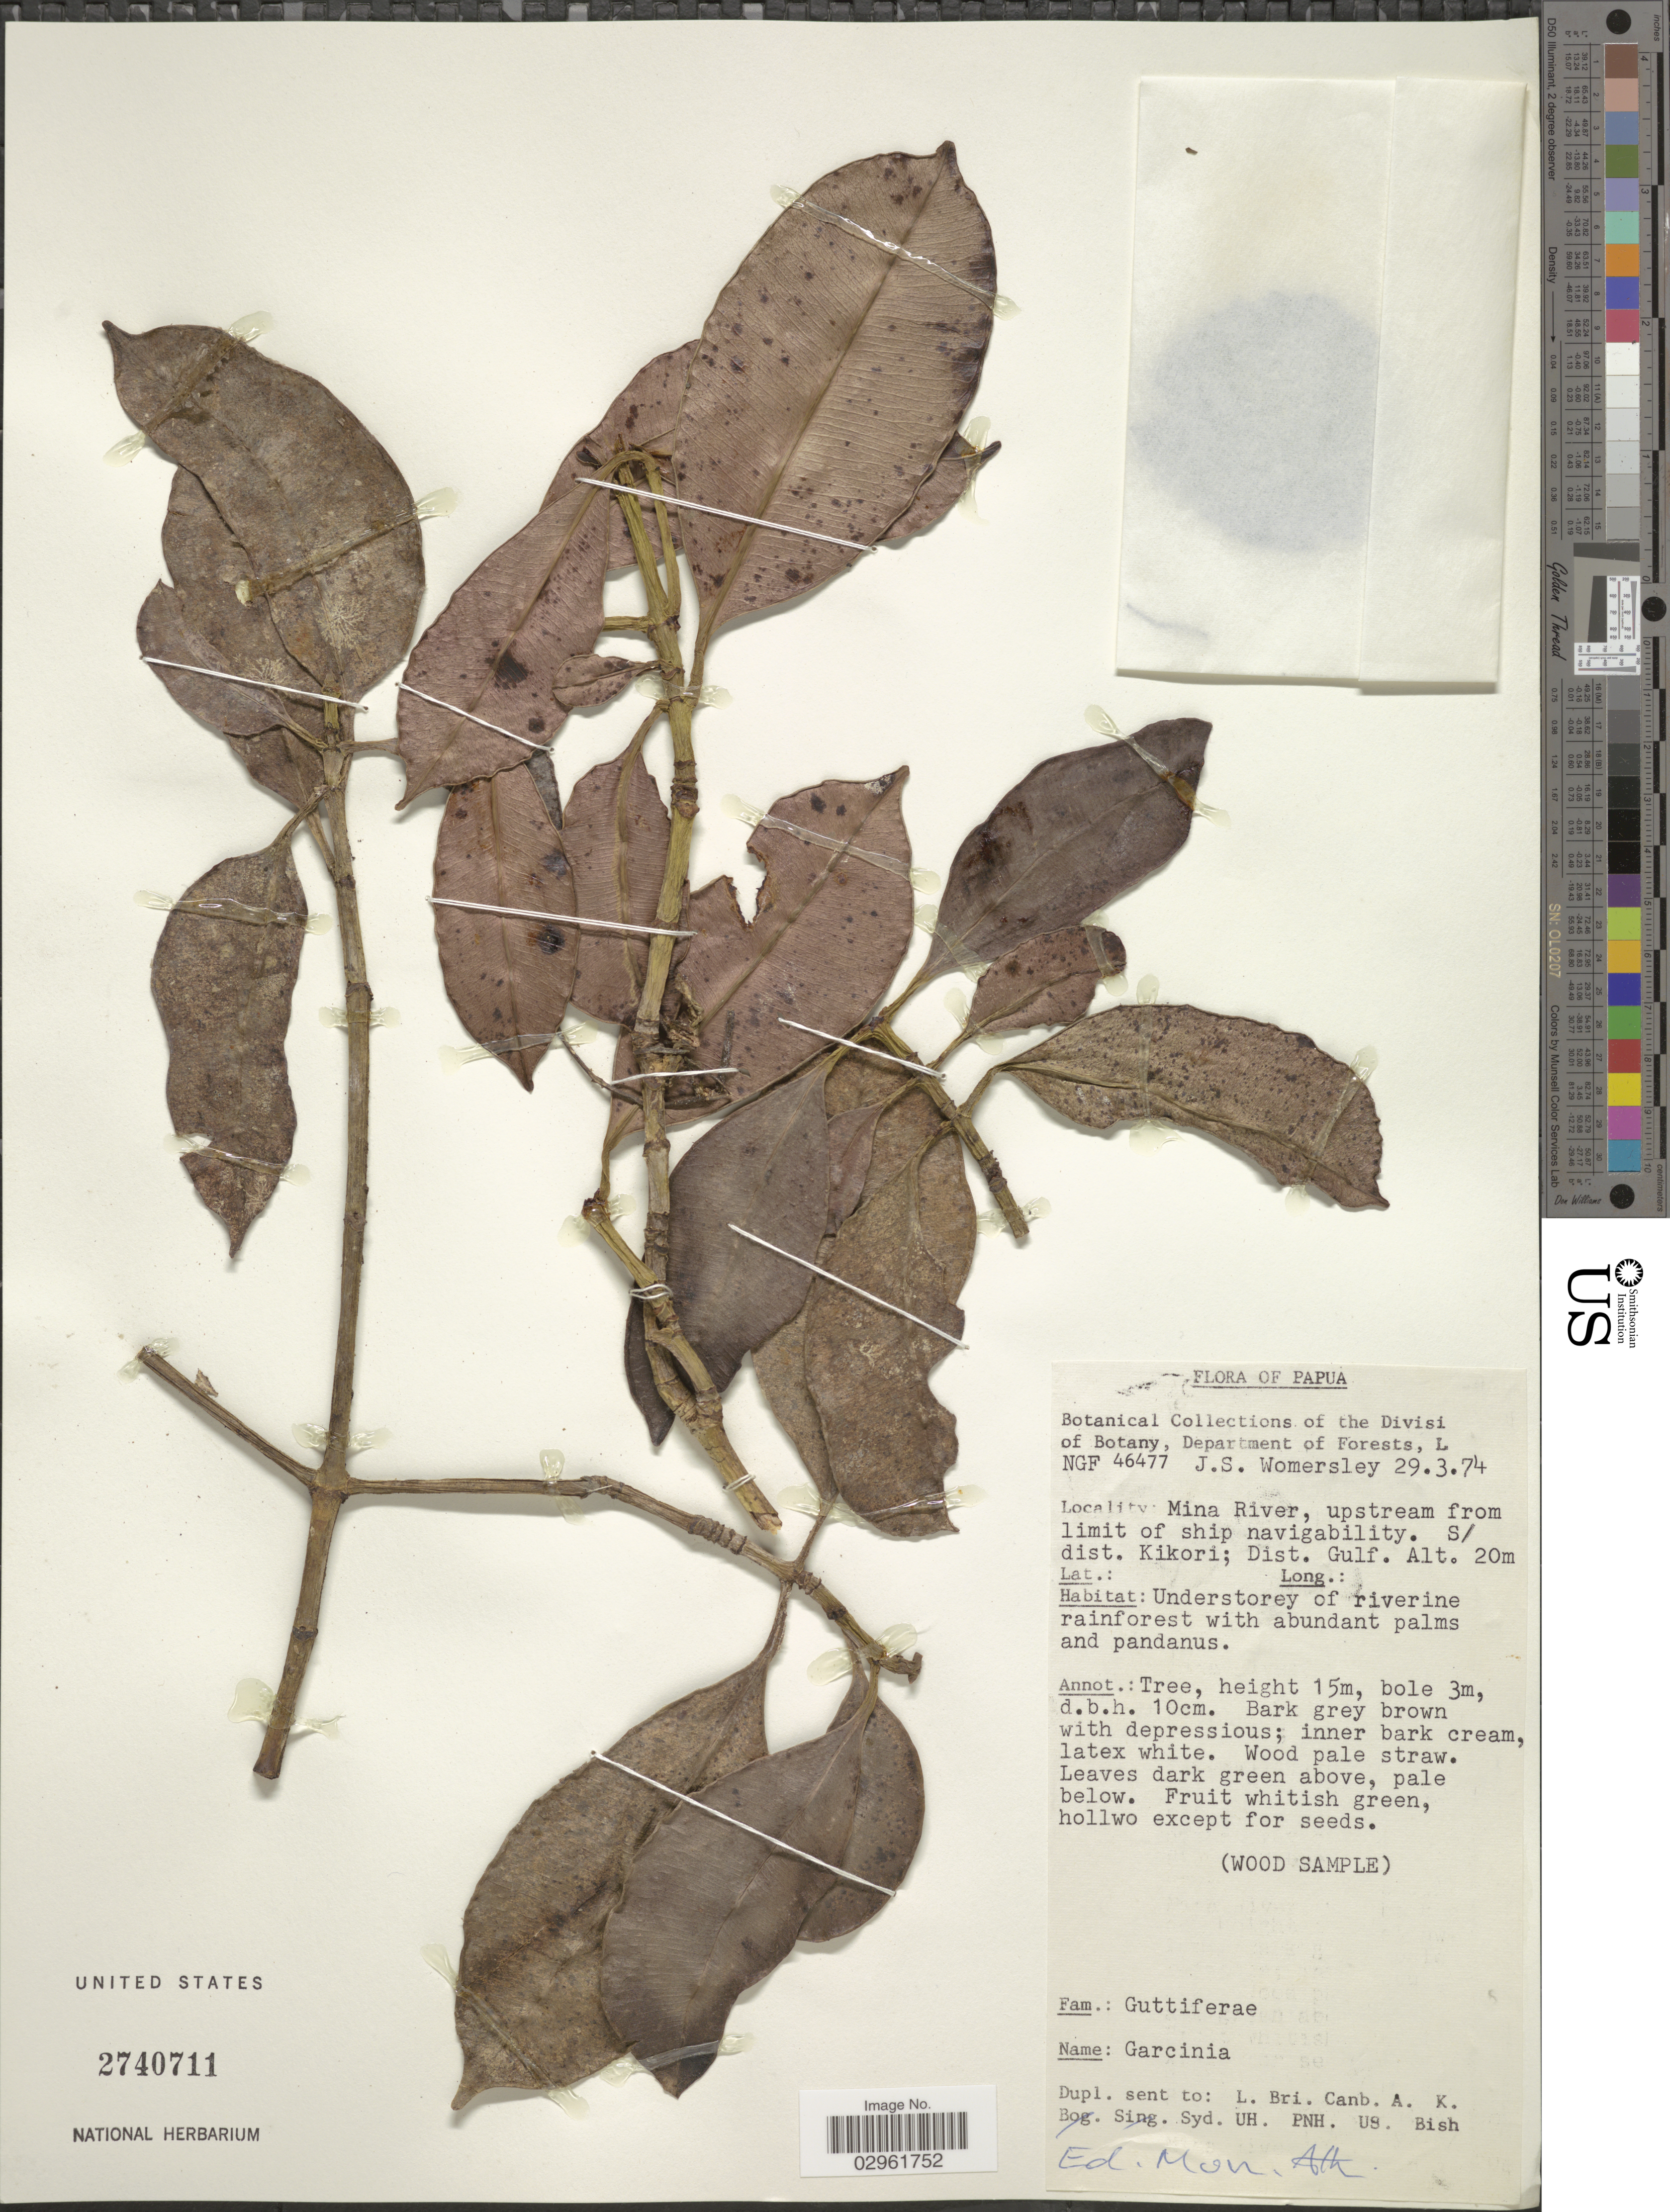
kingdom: Plantae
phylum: Tracheophyta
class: Magnoliopsida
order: Malpighiales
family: Clusiaceae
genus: Garcinia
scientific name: Garcinia sp.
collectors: J. S. Womersley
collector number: NGF 46477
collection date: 1974-03-29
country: Papua New Guinea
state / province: Gulf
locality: Mina River, upstream from limit of ship navigability. S/dist. Kikori; Dist. Gulf.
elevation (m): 20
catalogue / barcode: US 2740711